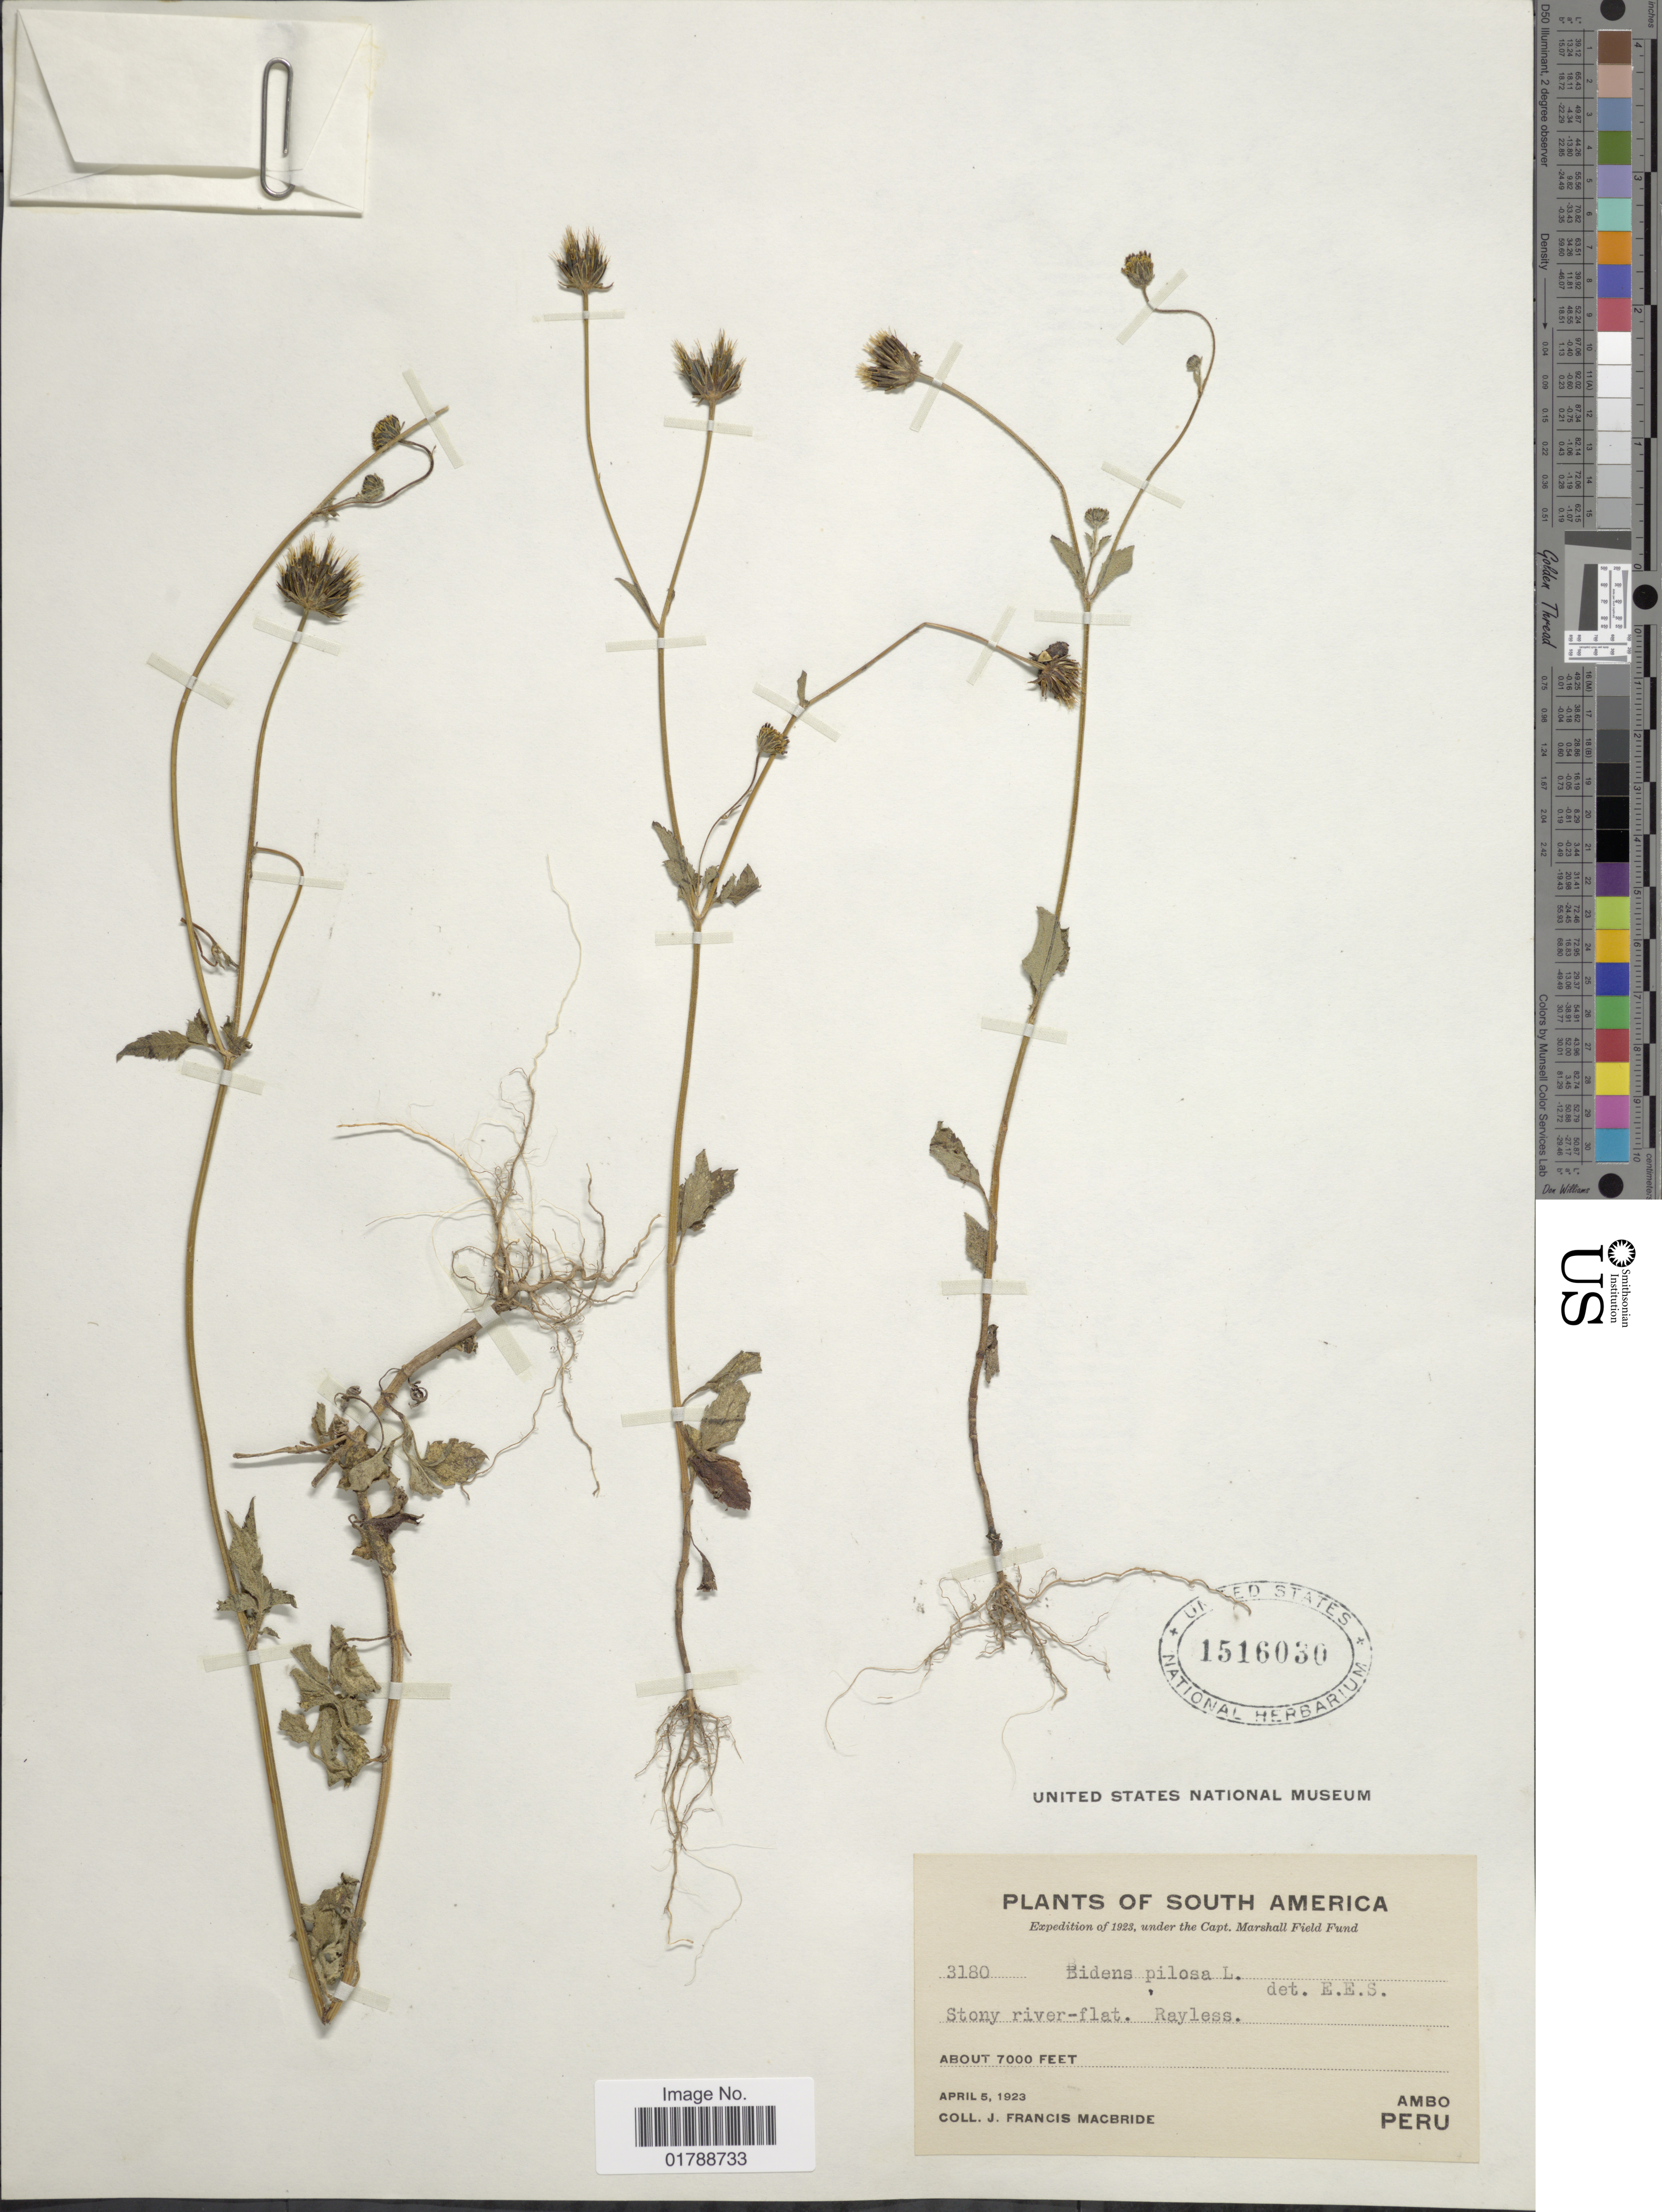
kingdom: Plantae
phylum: Tracheophyta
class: Magnoliopsida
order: Asterales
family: Asteraceae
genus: Bidens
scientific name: Bidens pilosa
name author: L.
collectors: J. F. Macbride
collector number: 3180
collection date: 1923-04-05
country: Peru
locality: Ambo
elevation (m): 2134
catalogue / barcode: US 1516030